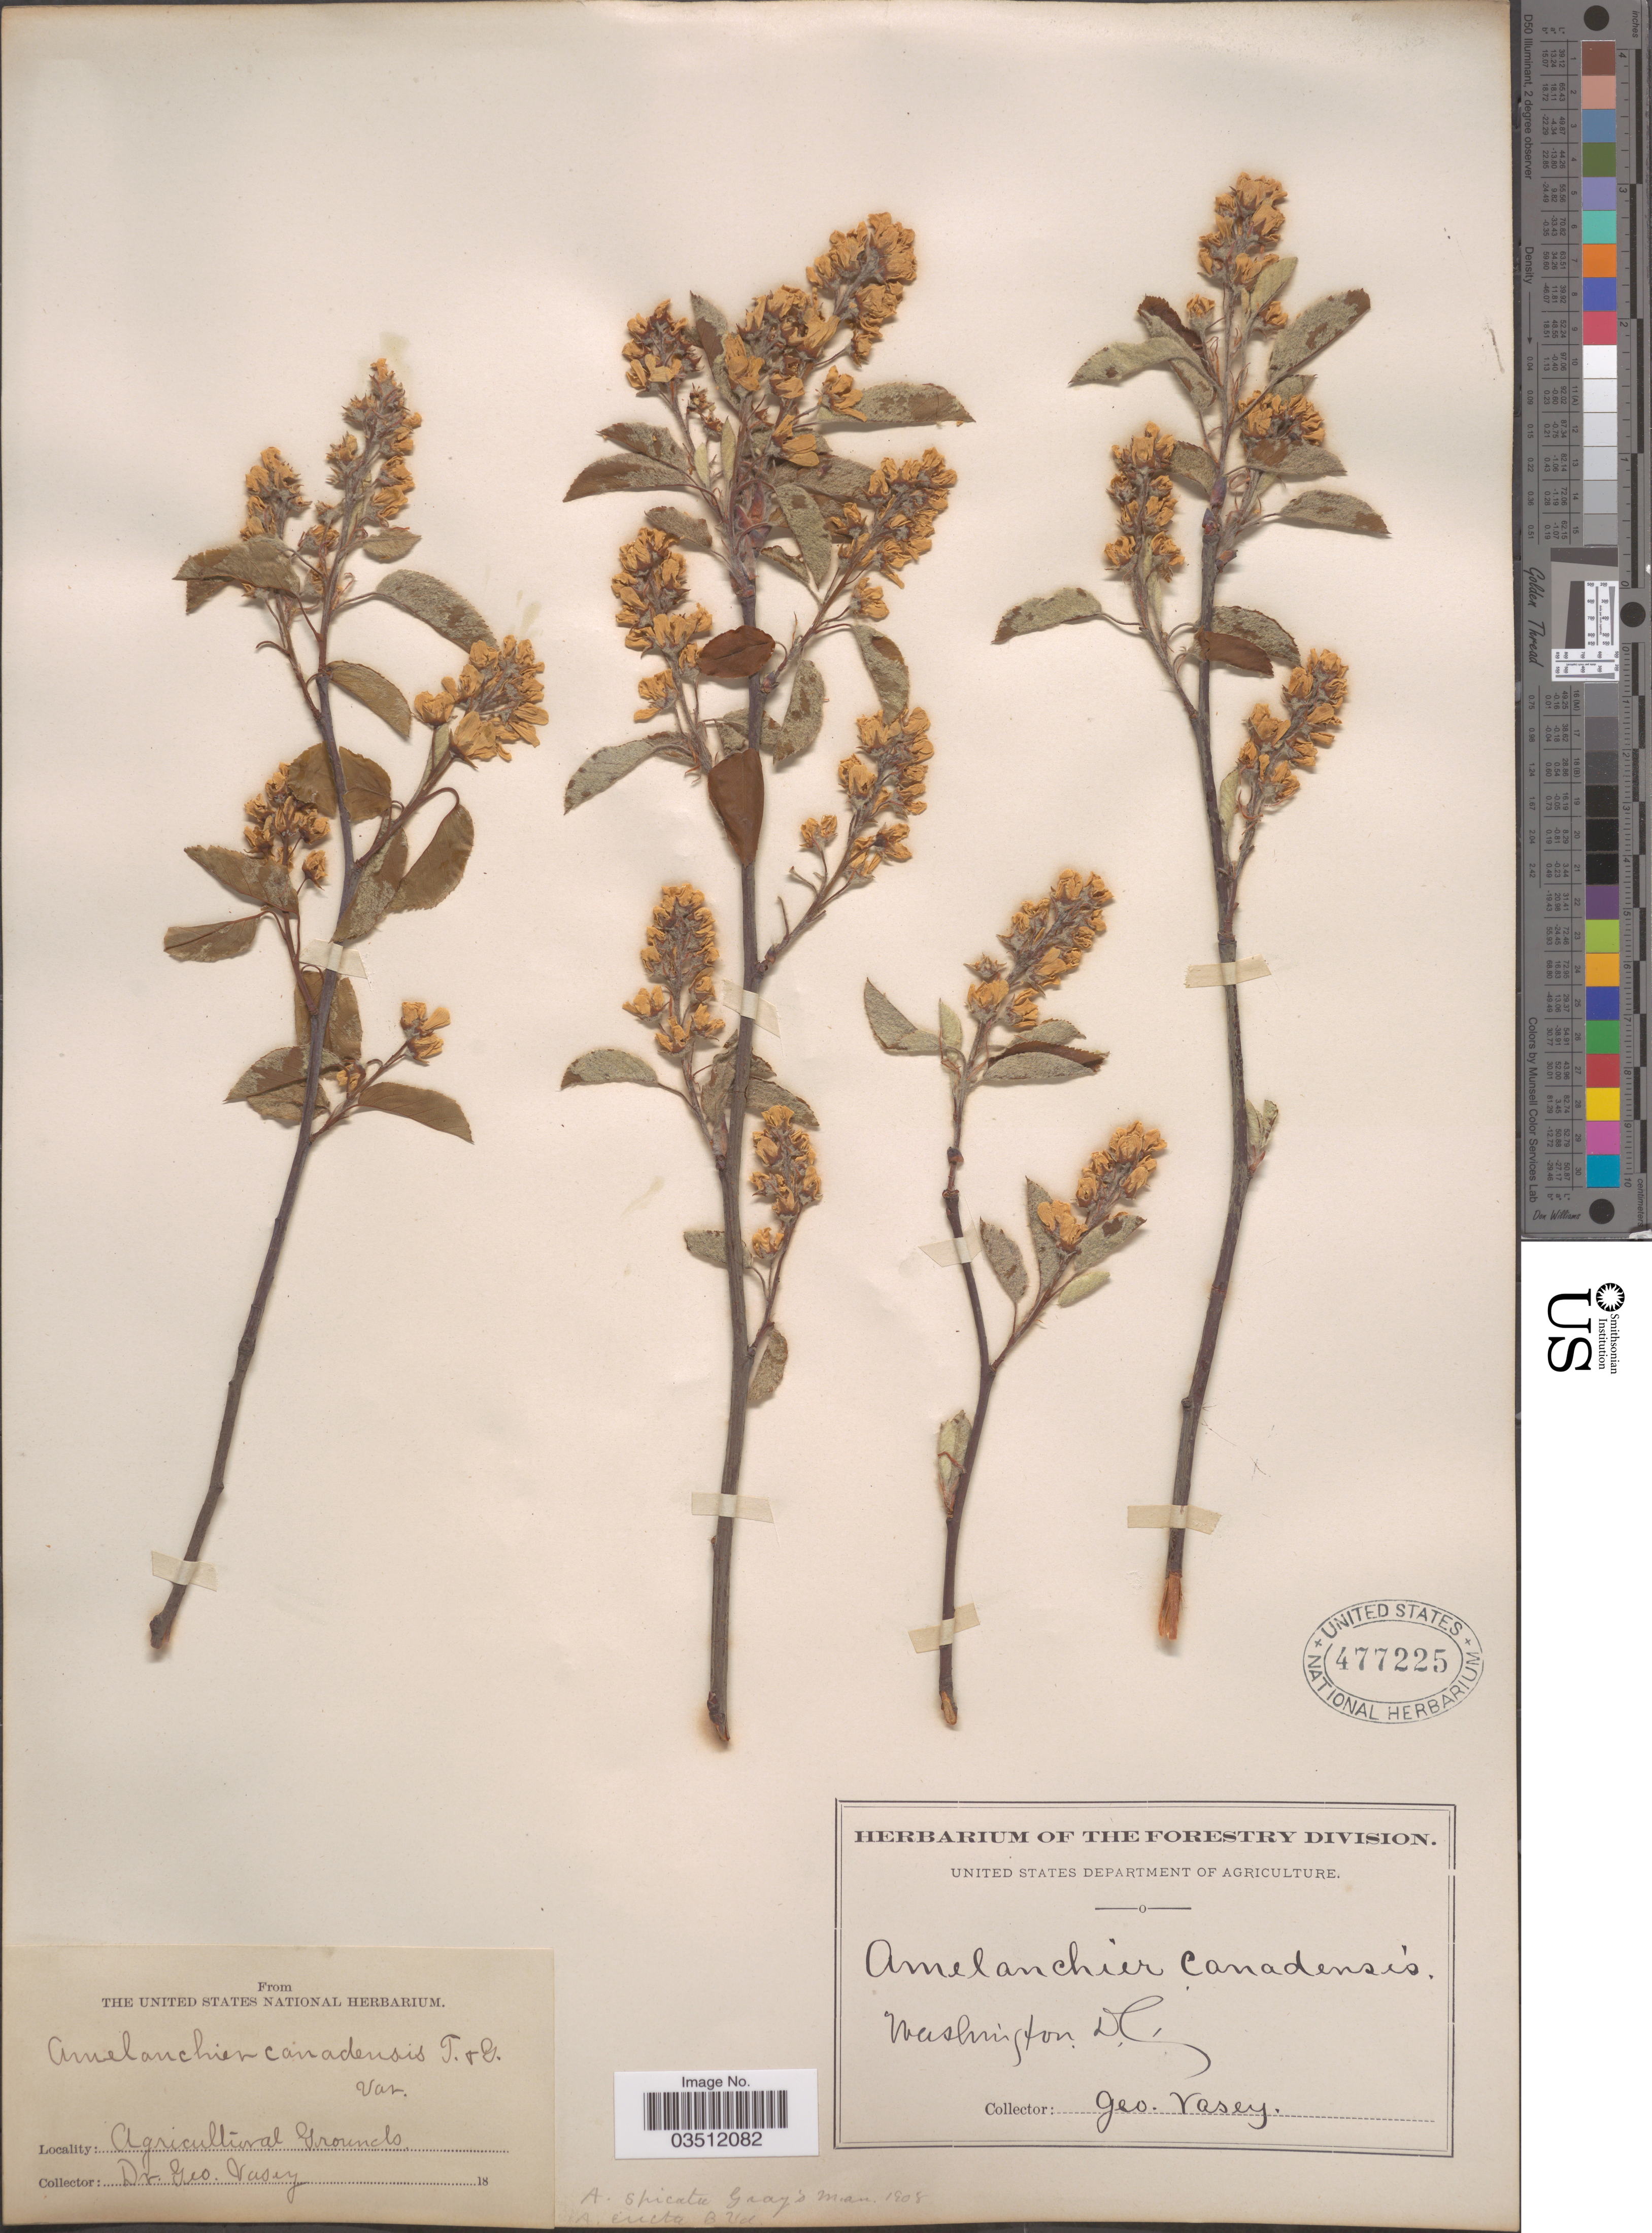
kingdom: Plantae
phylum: Tracheophyta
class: Magnoliopsida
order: Rosales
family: Rosaceae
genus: Amelanchier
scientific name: Amelanchier erecta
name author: Blanch.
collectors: G. Vasey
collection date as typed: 18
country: United States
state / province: District of Columbia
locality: Washington DC. Agricultural Grounds.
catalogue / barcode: US 477225